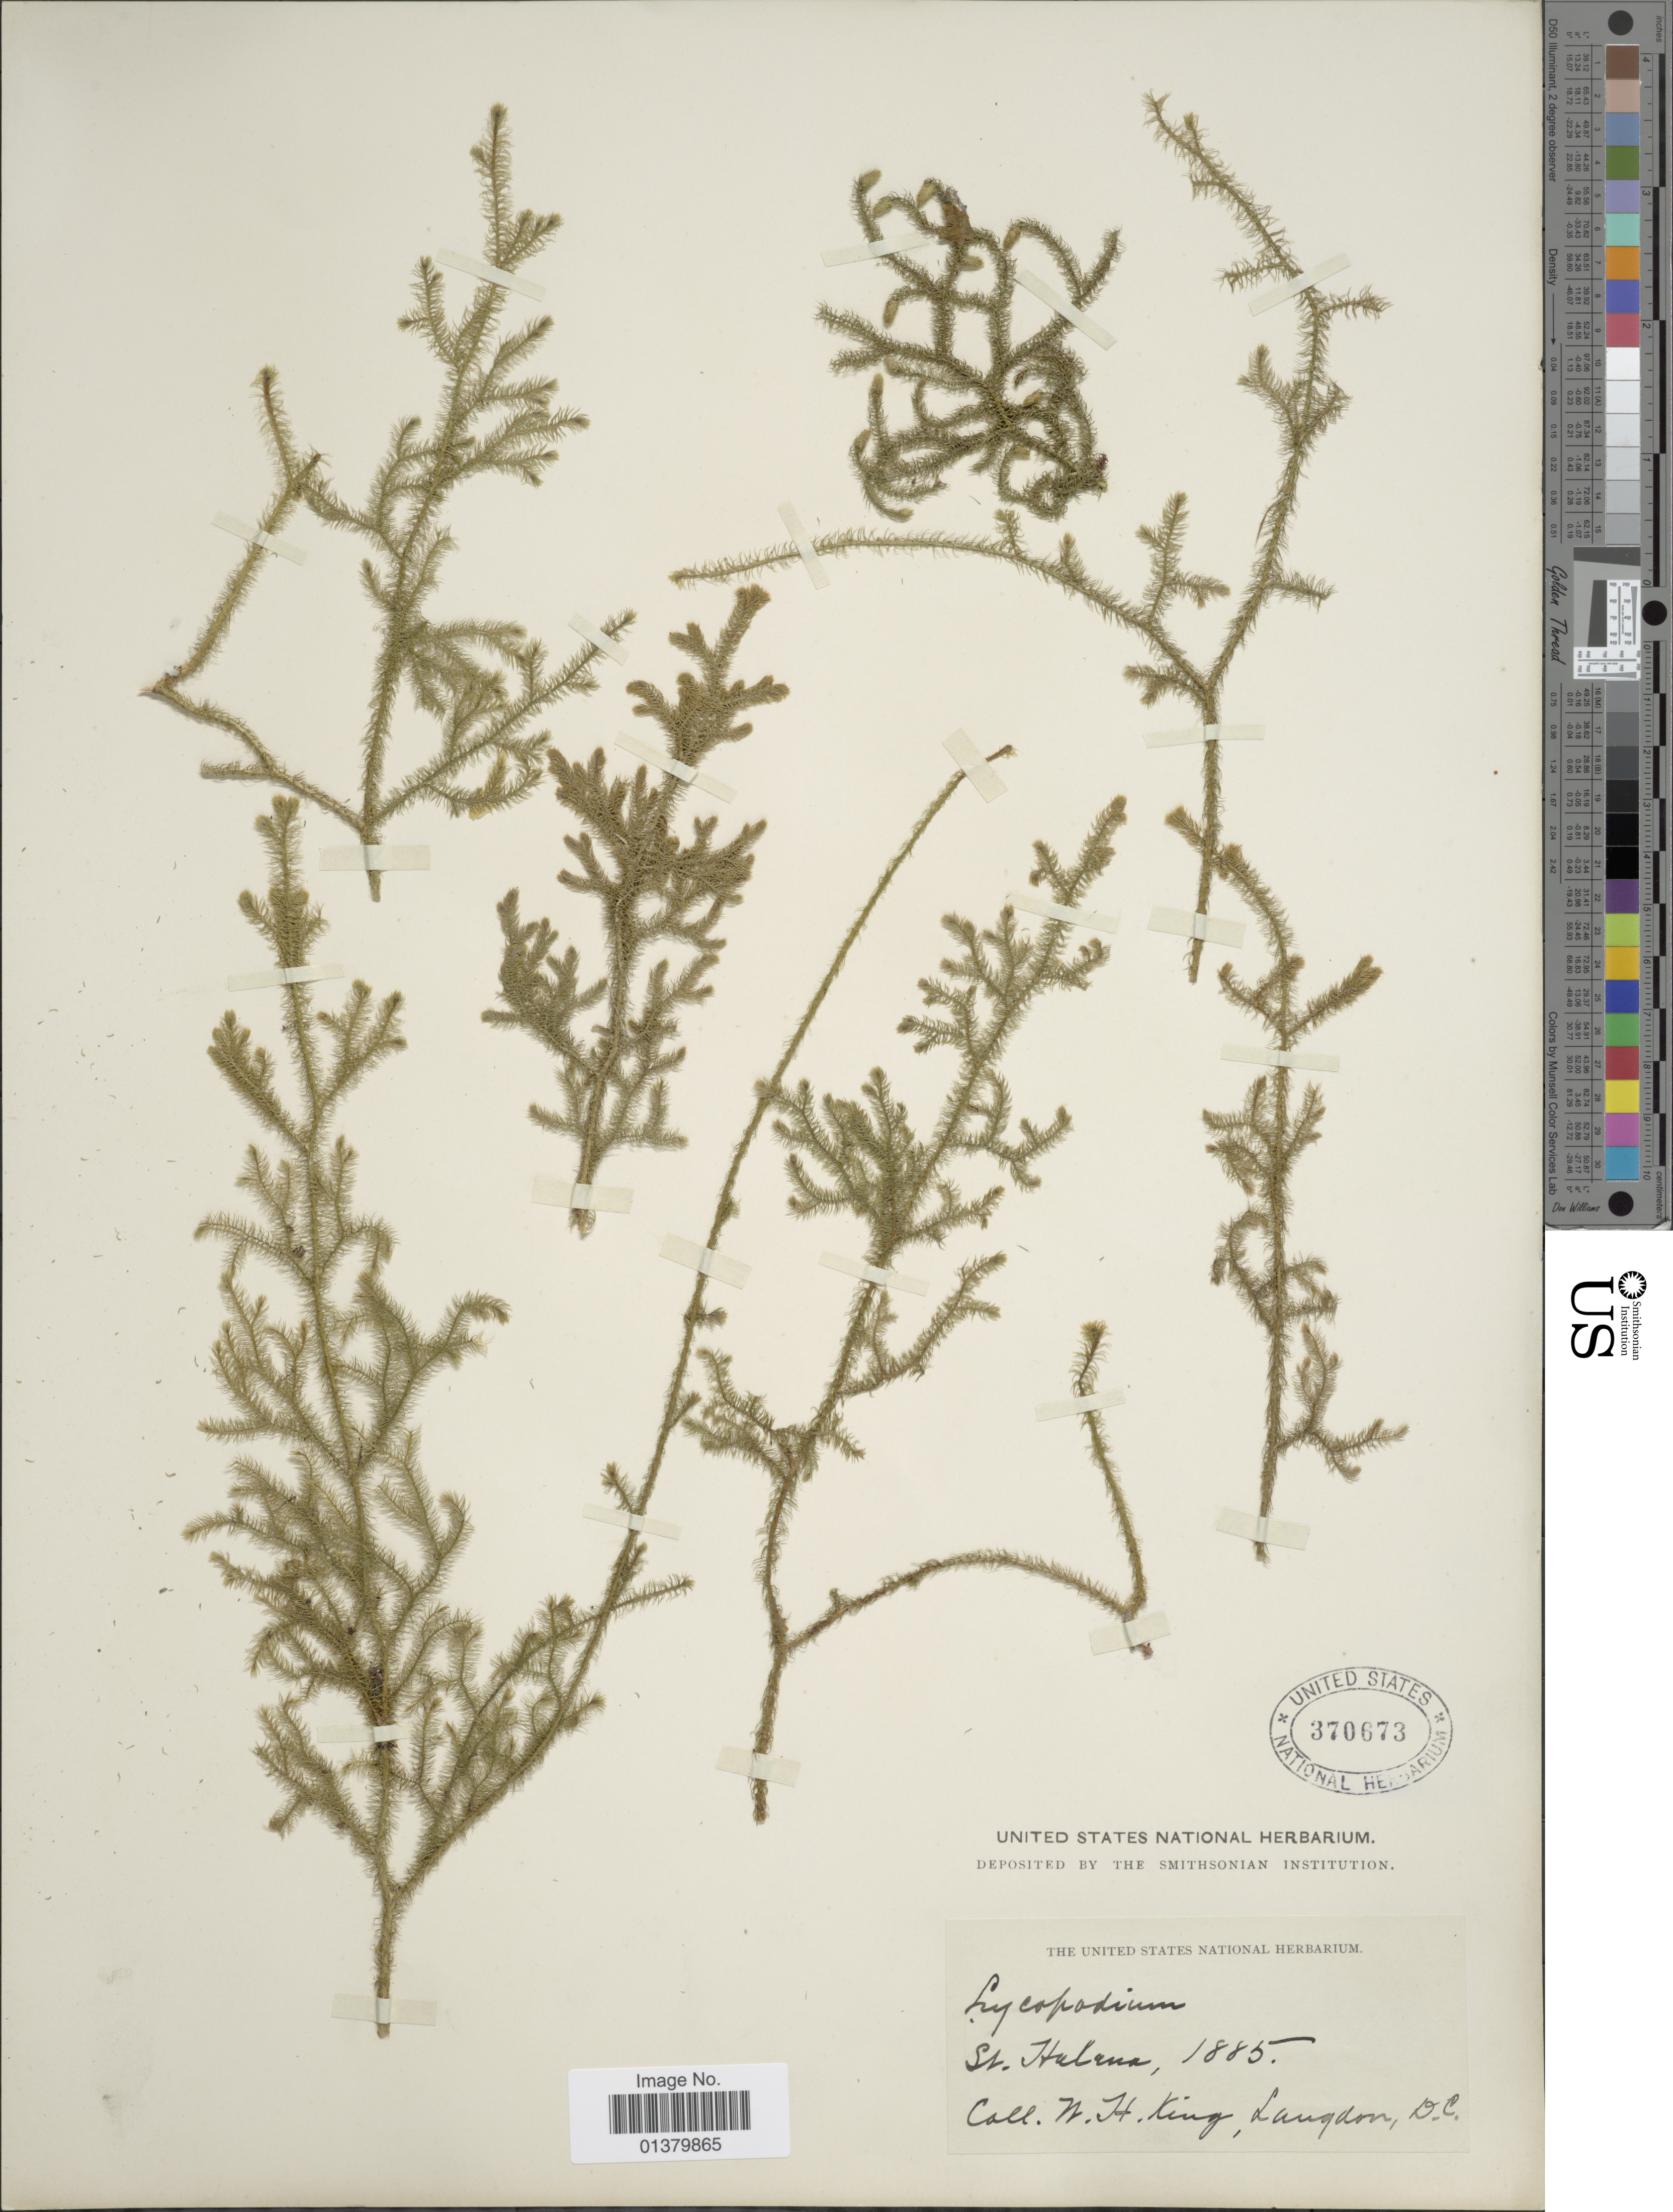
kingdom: Plantae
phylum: Tracheophyta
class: Lycopodiopsida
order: Lycopodiales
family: Lycopodiaceae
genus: Palhinhaea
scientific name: Palhinhaea cernua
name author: (L.) Vasc. & Franco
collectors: N. King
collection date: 1885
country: St. Helena Islands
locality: St Helena [interpreted]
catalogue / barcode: US 370673